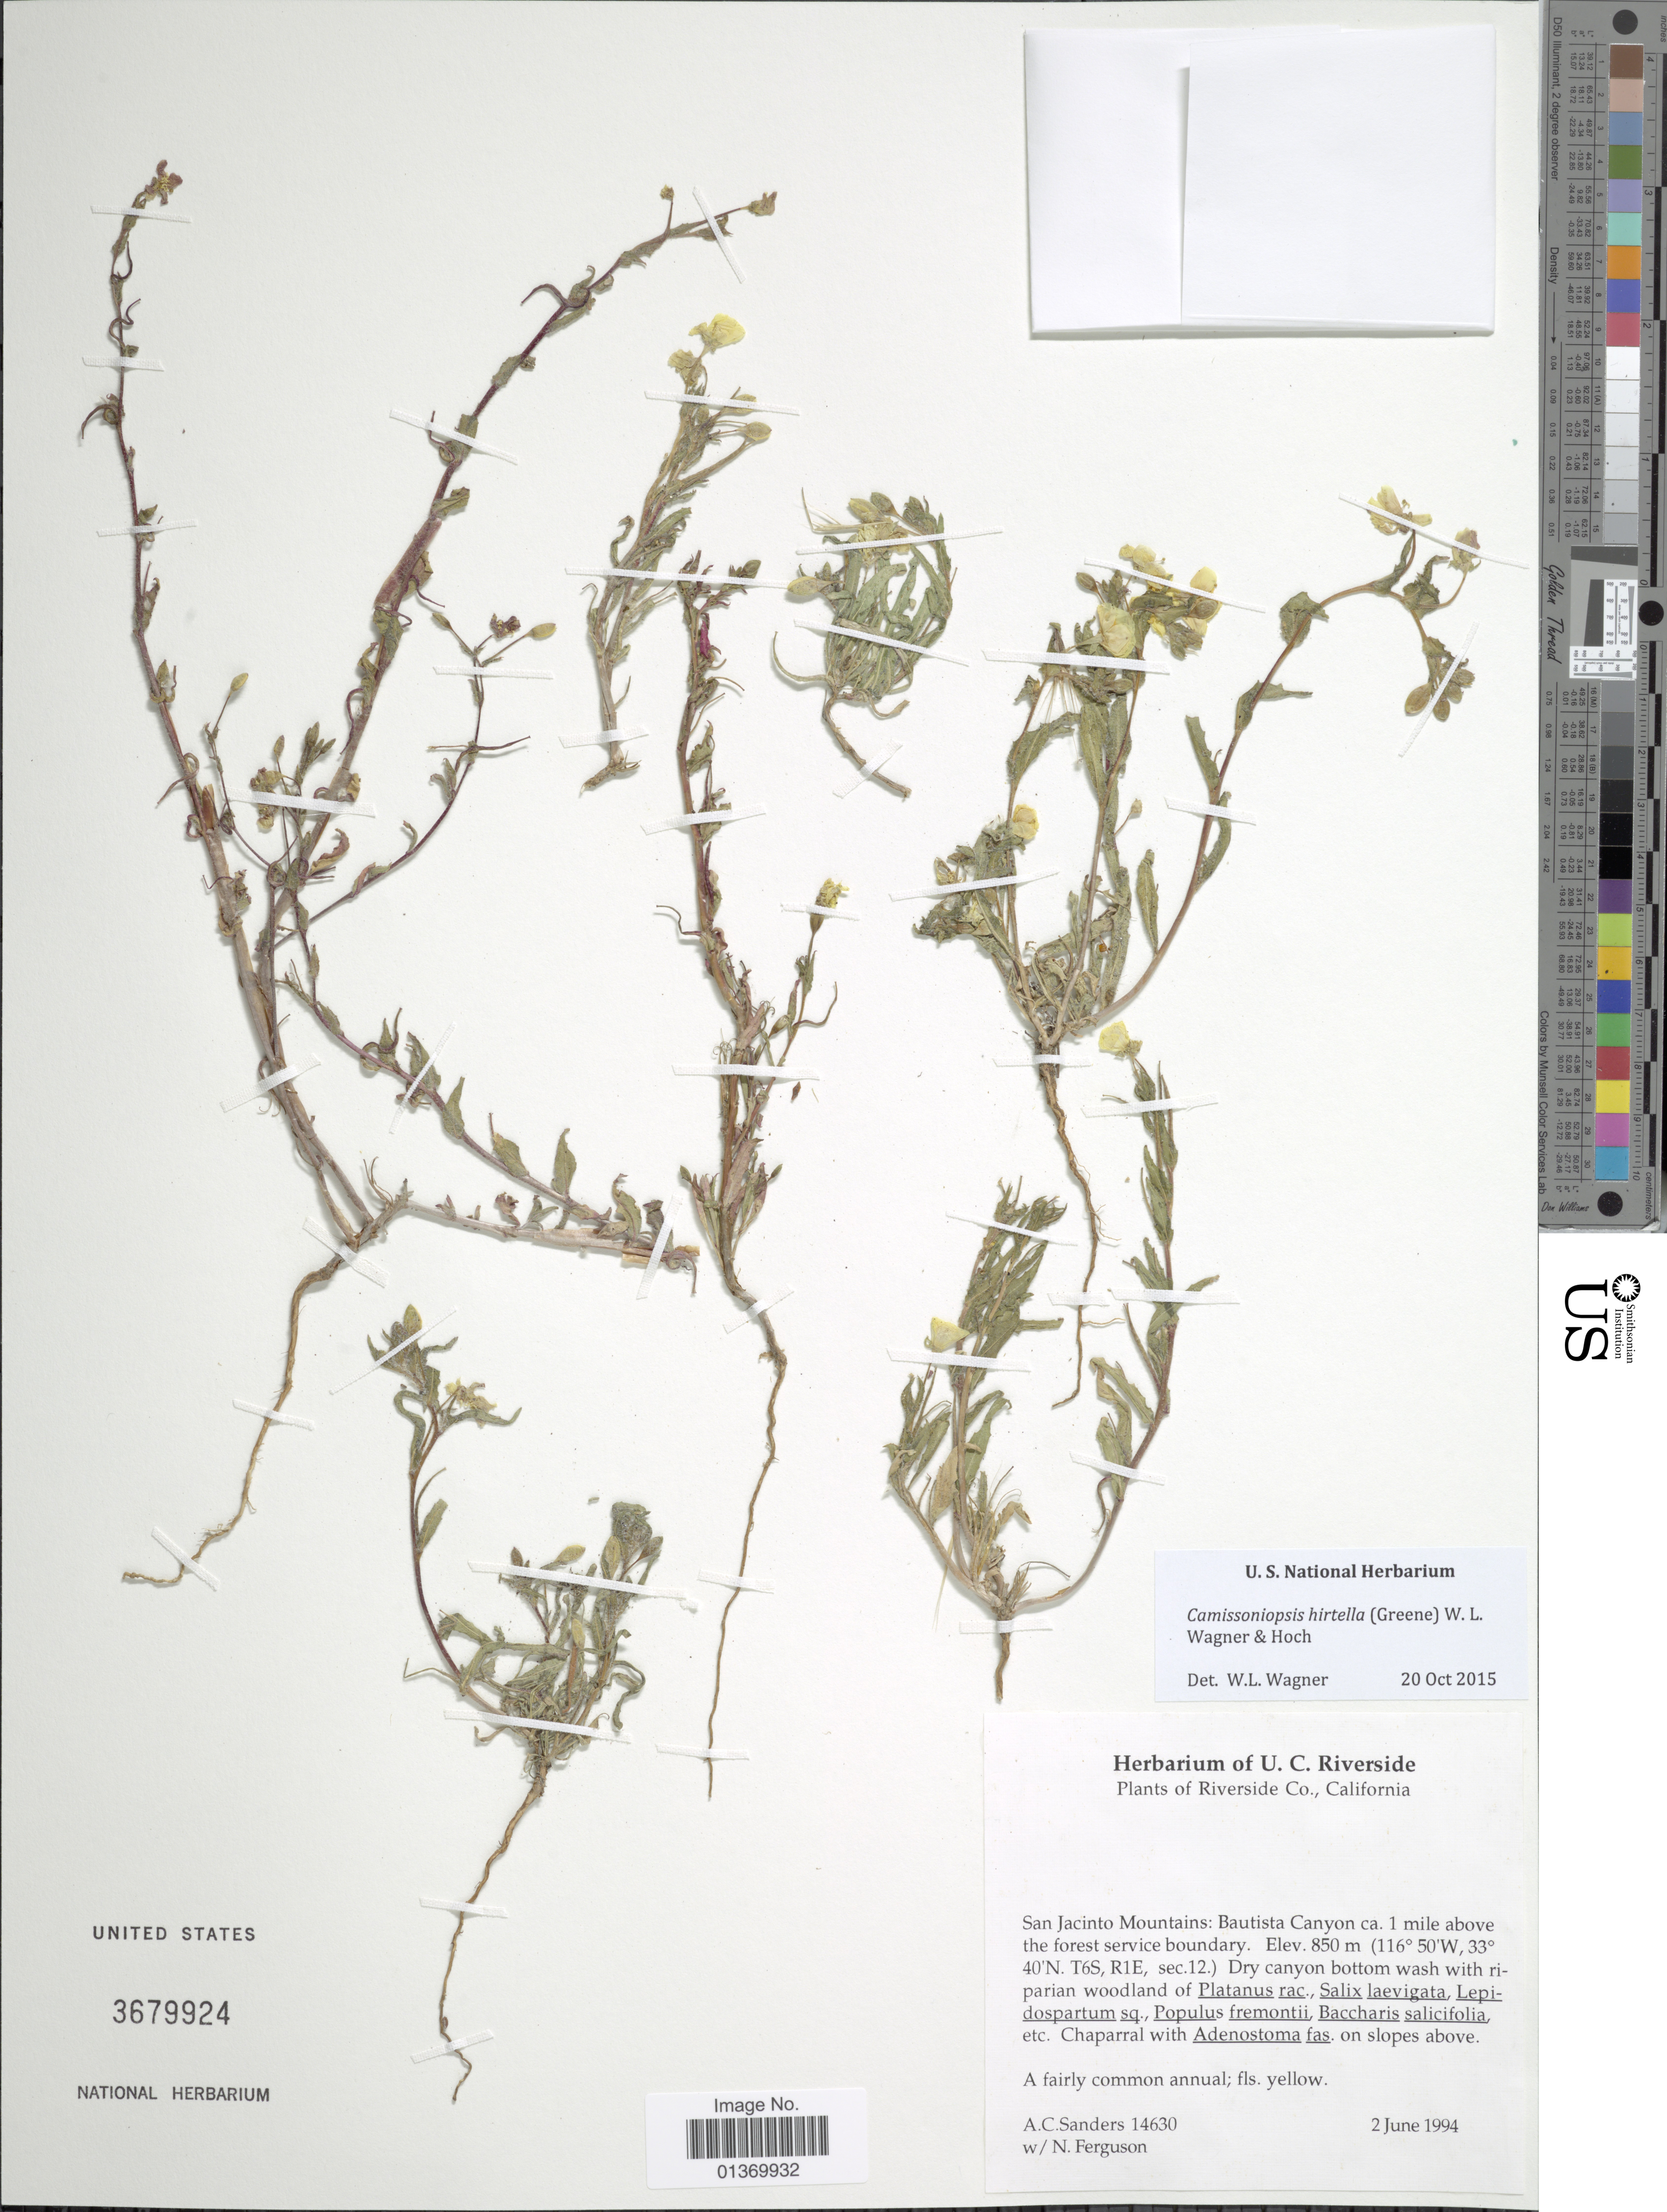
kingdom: Plantae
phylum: Tracheophyta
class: Magnoliopsida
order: Myrtales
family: Onagraceae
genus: Camissoniopsis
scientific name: Camissoniopsis hirtella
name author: (Greene) W.L. Wagner & Hoch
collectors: A. Sanders & -. Ferguson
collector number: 14630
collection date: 1994-06-02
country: United States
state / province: California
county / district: Riverside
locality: Riverside Co., San Jacinto Mountains: Bautista Canyon ca. 1 mile above the forest service boundary, T6S, R1E, sec. 12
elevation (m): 850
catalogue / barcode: US 3679924